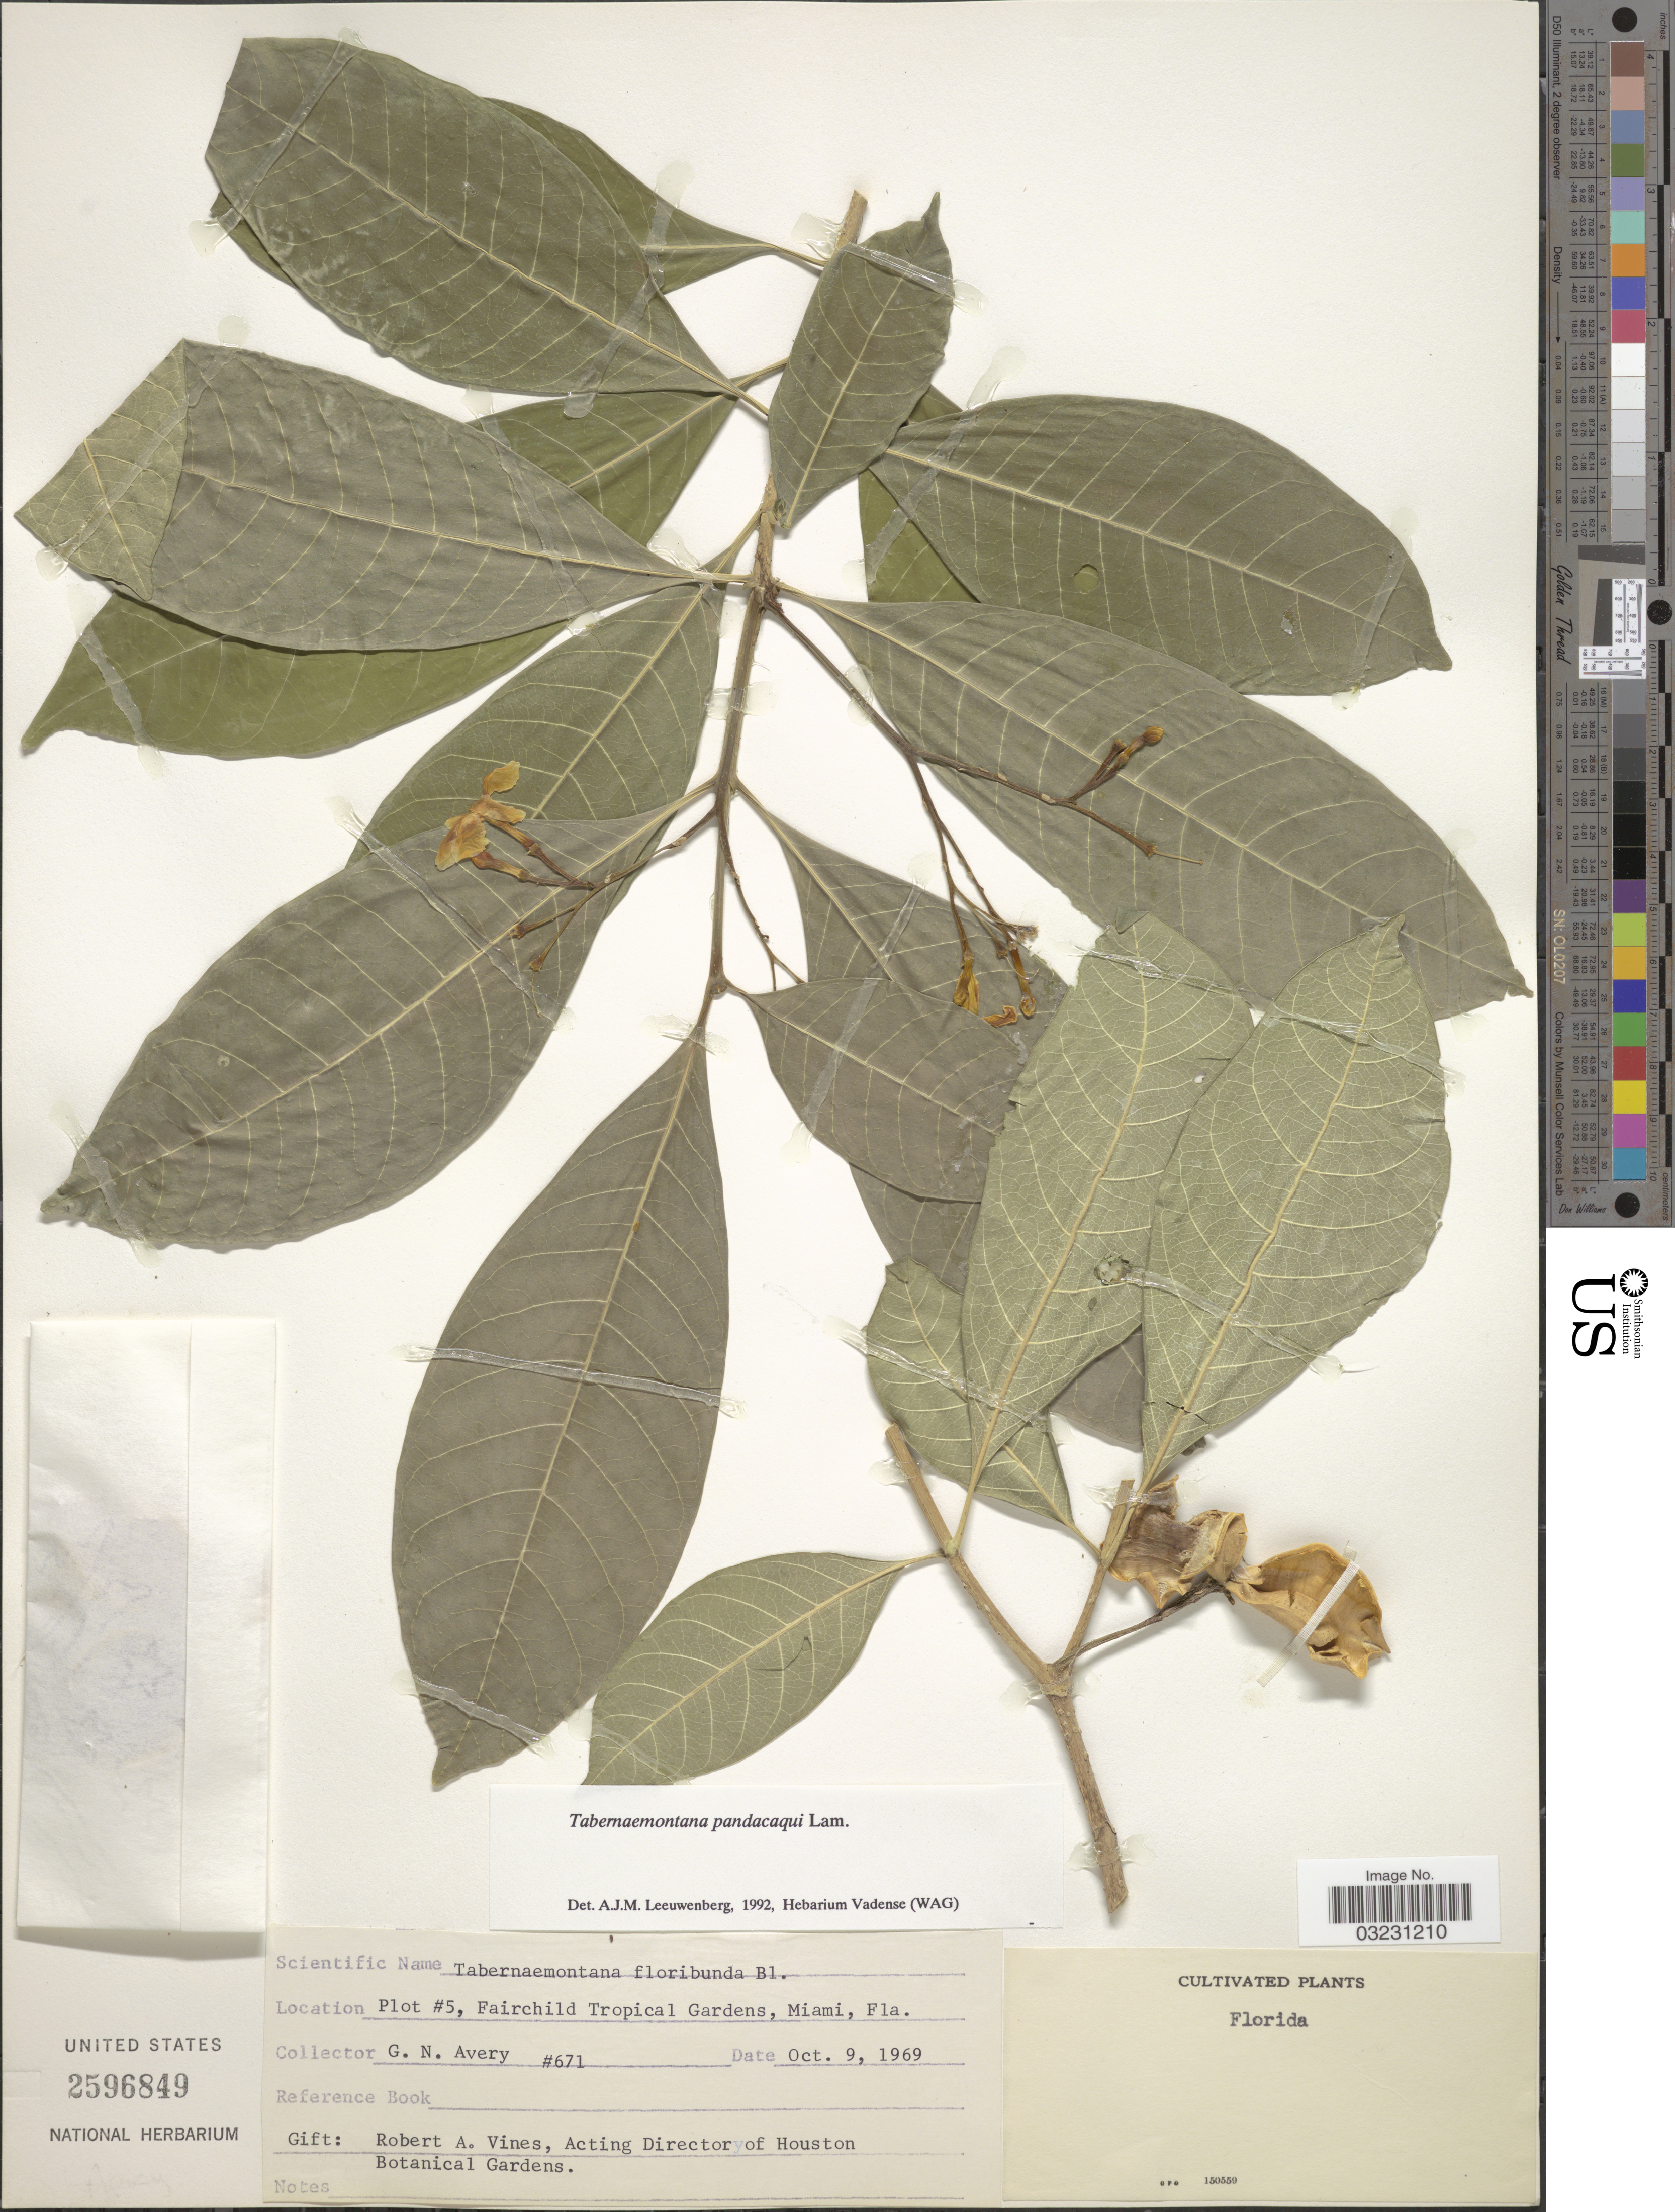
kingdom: Plantae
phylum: Tracheophyta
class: Magnoliopsida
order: Gentianales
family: Apocynaceae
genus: Tabernaemontana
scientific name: Tabernaemontana pandacaqui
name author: Poir.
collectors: G. N. Avery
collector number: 671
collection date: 1969-10-09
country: United States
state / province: Florida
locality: Plot #5, Fairchild Tropical Gardens, Miami.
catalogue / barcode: US 2596849